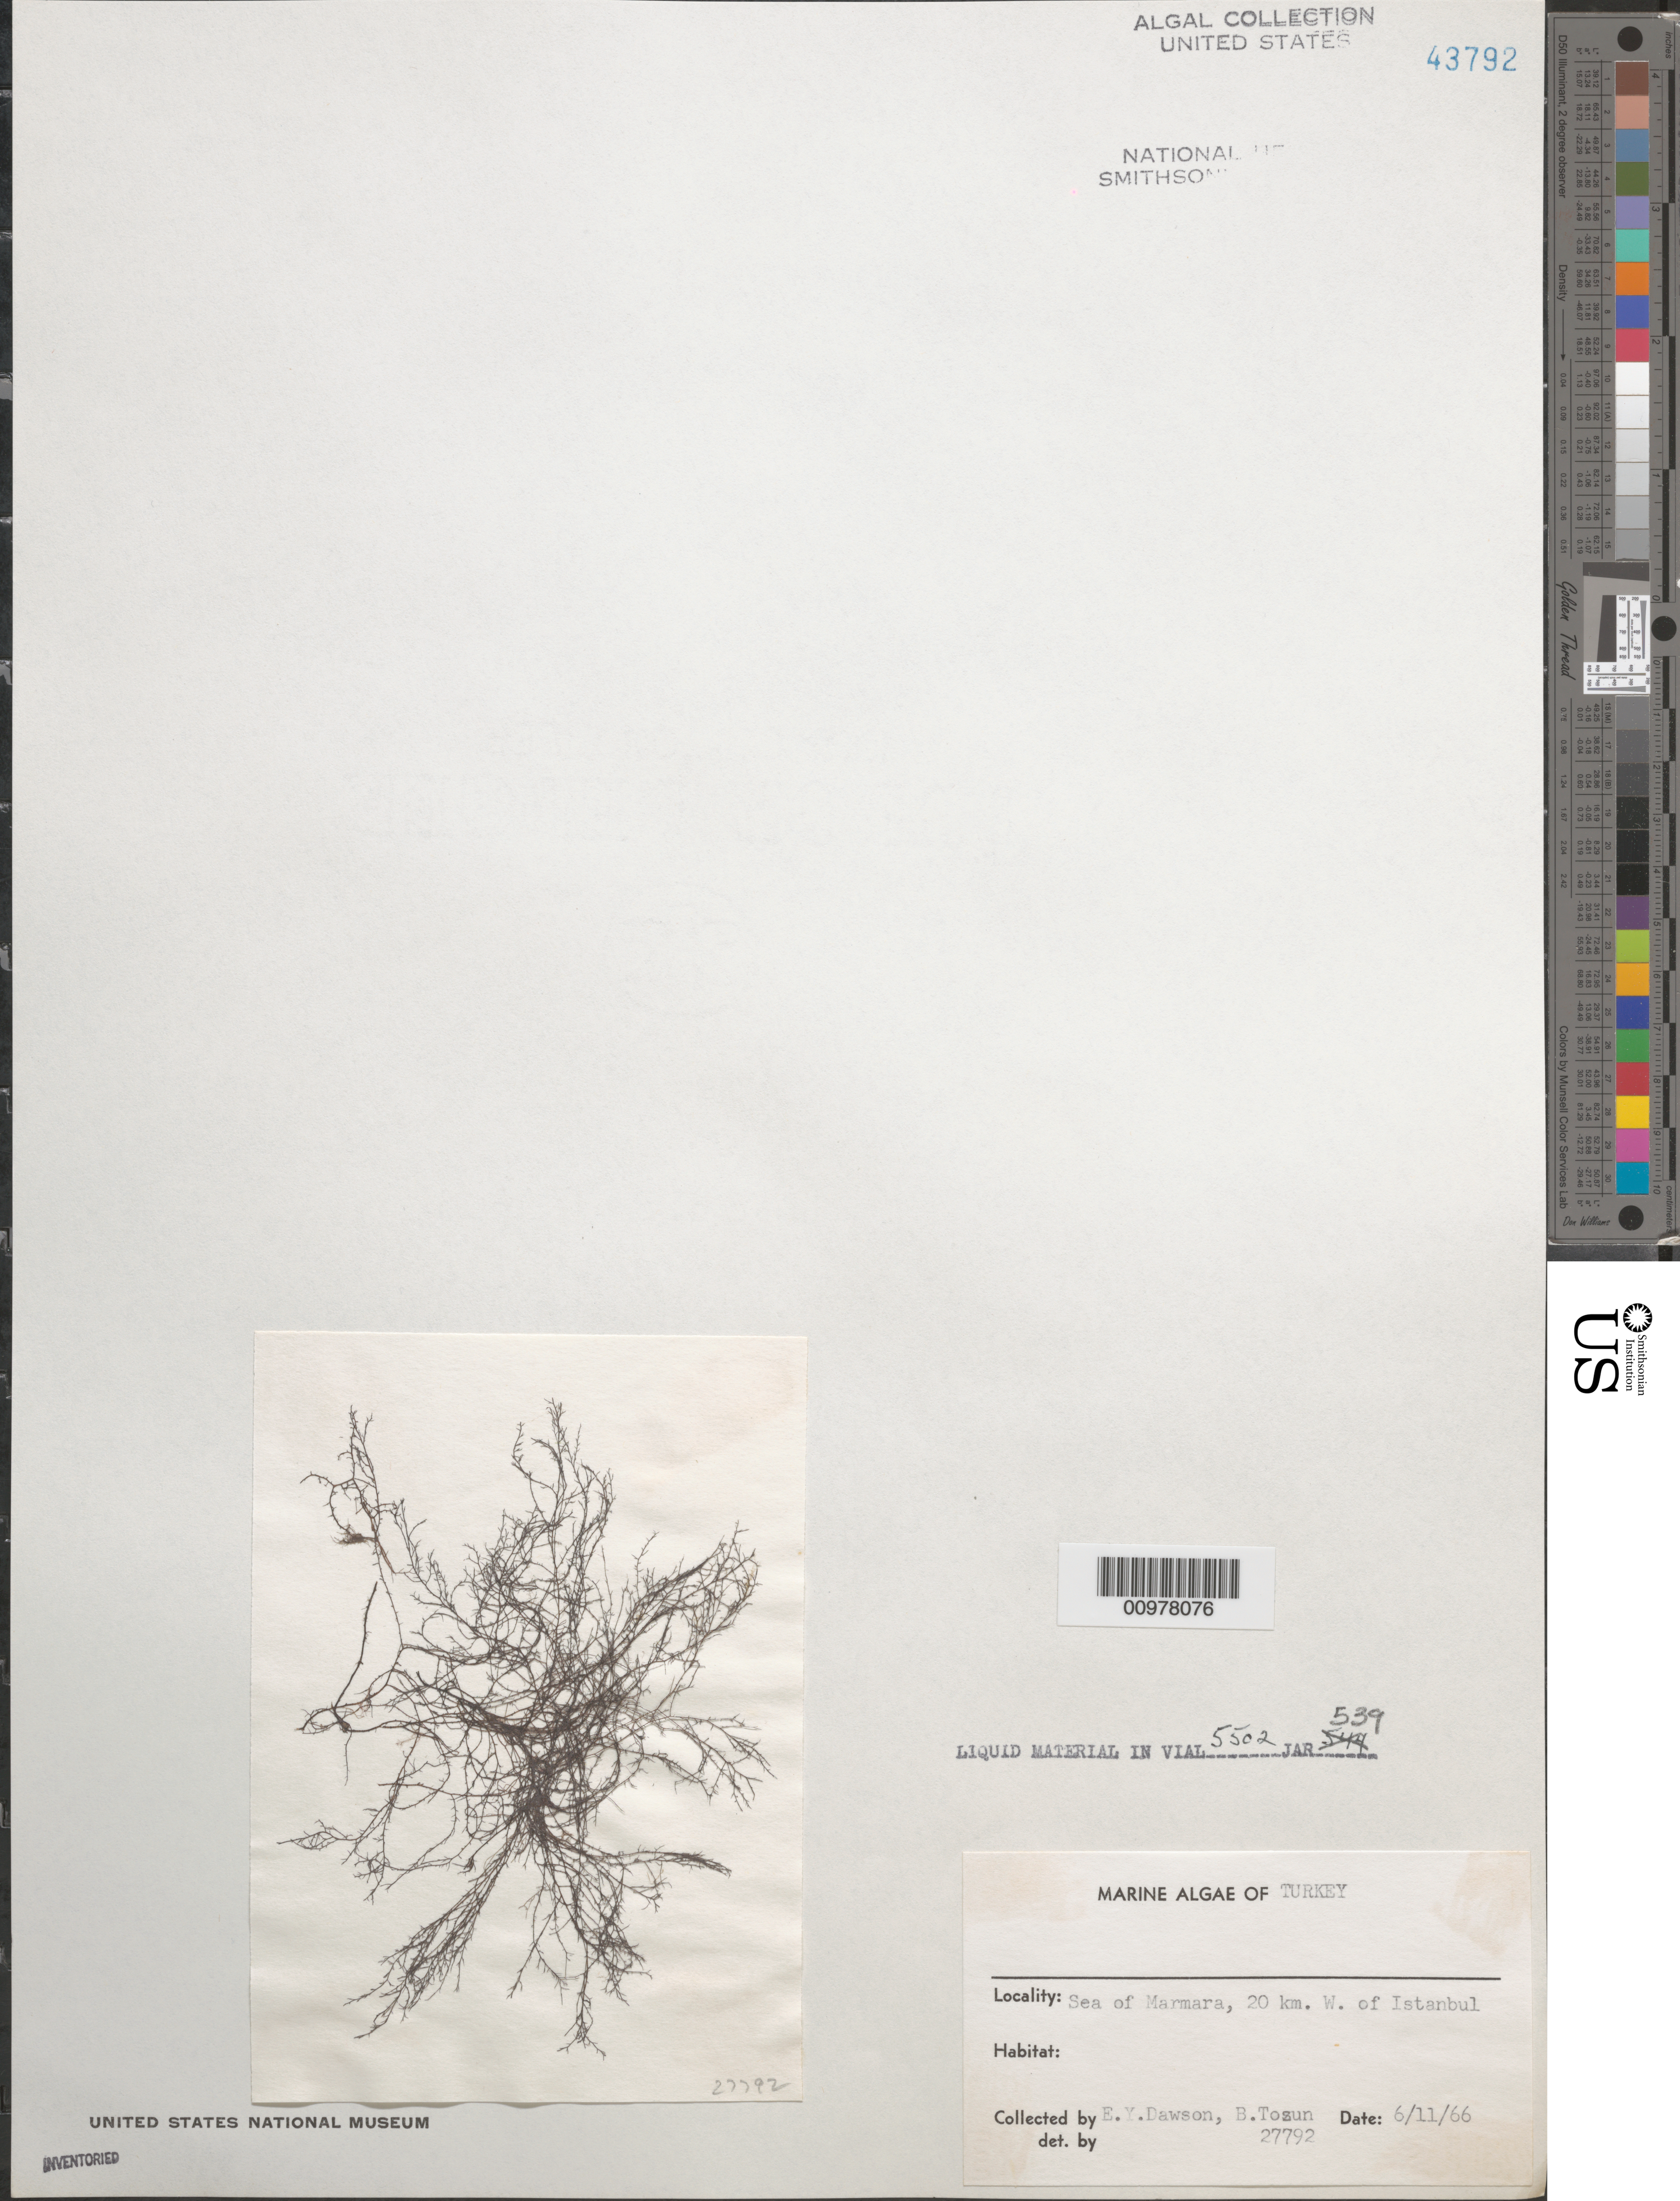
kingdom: Plantae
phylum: Rhodophyta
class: Florideophyceae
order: Gigartinales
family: Cystocloniaceae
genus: Hypnea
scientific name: Hypnea sp.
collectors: E. Y. Dawson & B. Tozun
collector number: EYD 27792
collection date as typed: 11 Jun 1966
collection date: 1966-06-11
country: Turkey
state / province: Istanbul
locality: Sea of Marmara, 20 km west of Istanbul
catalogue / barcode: US 43792